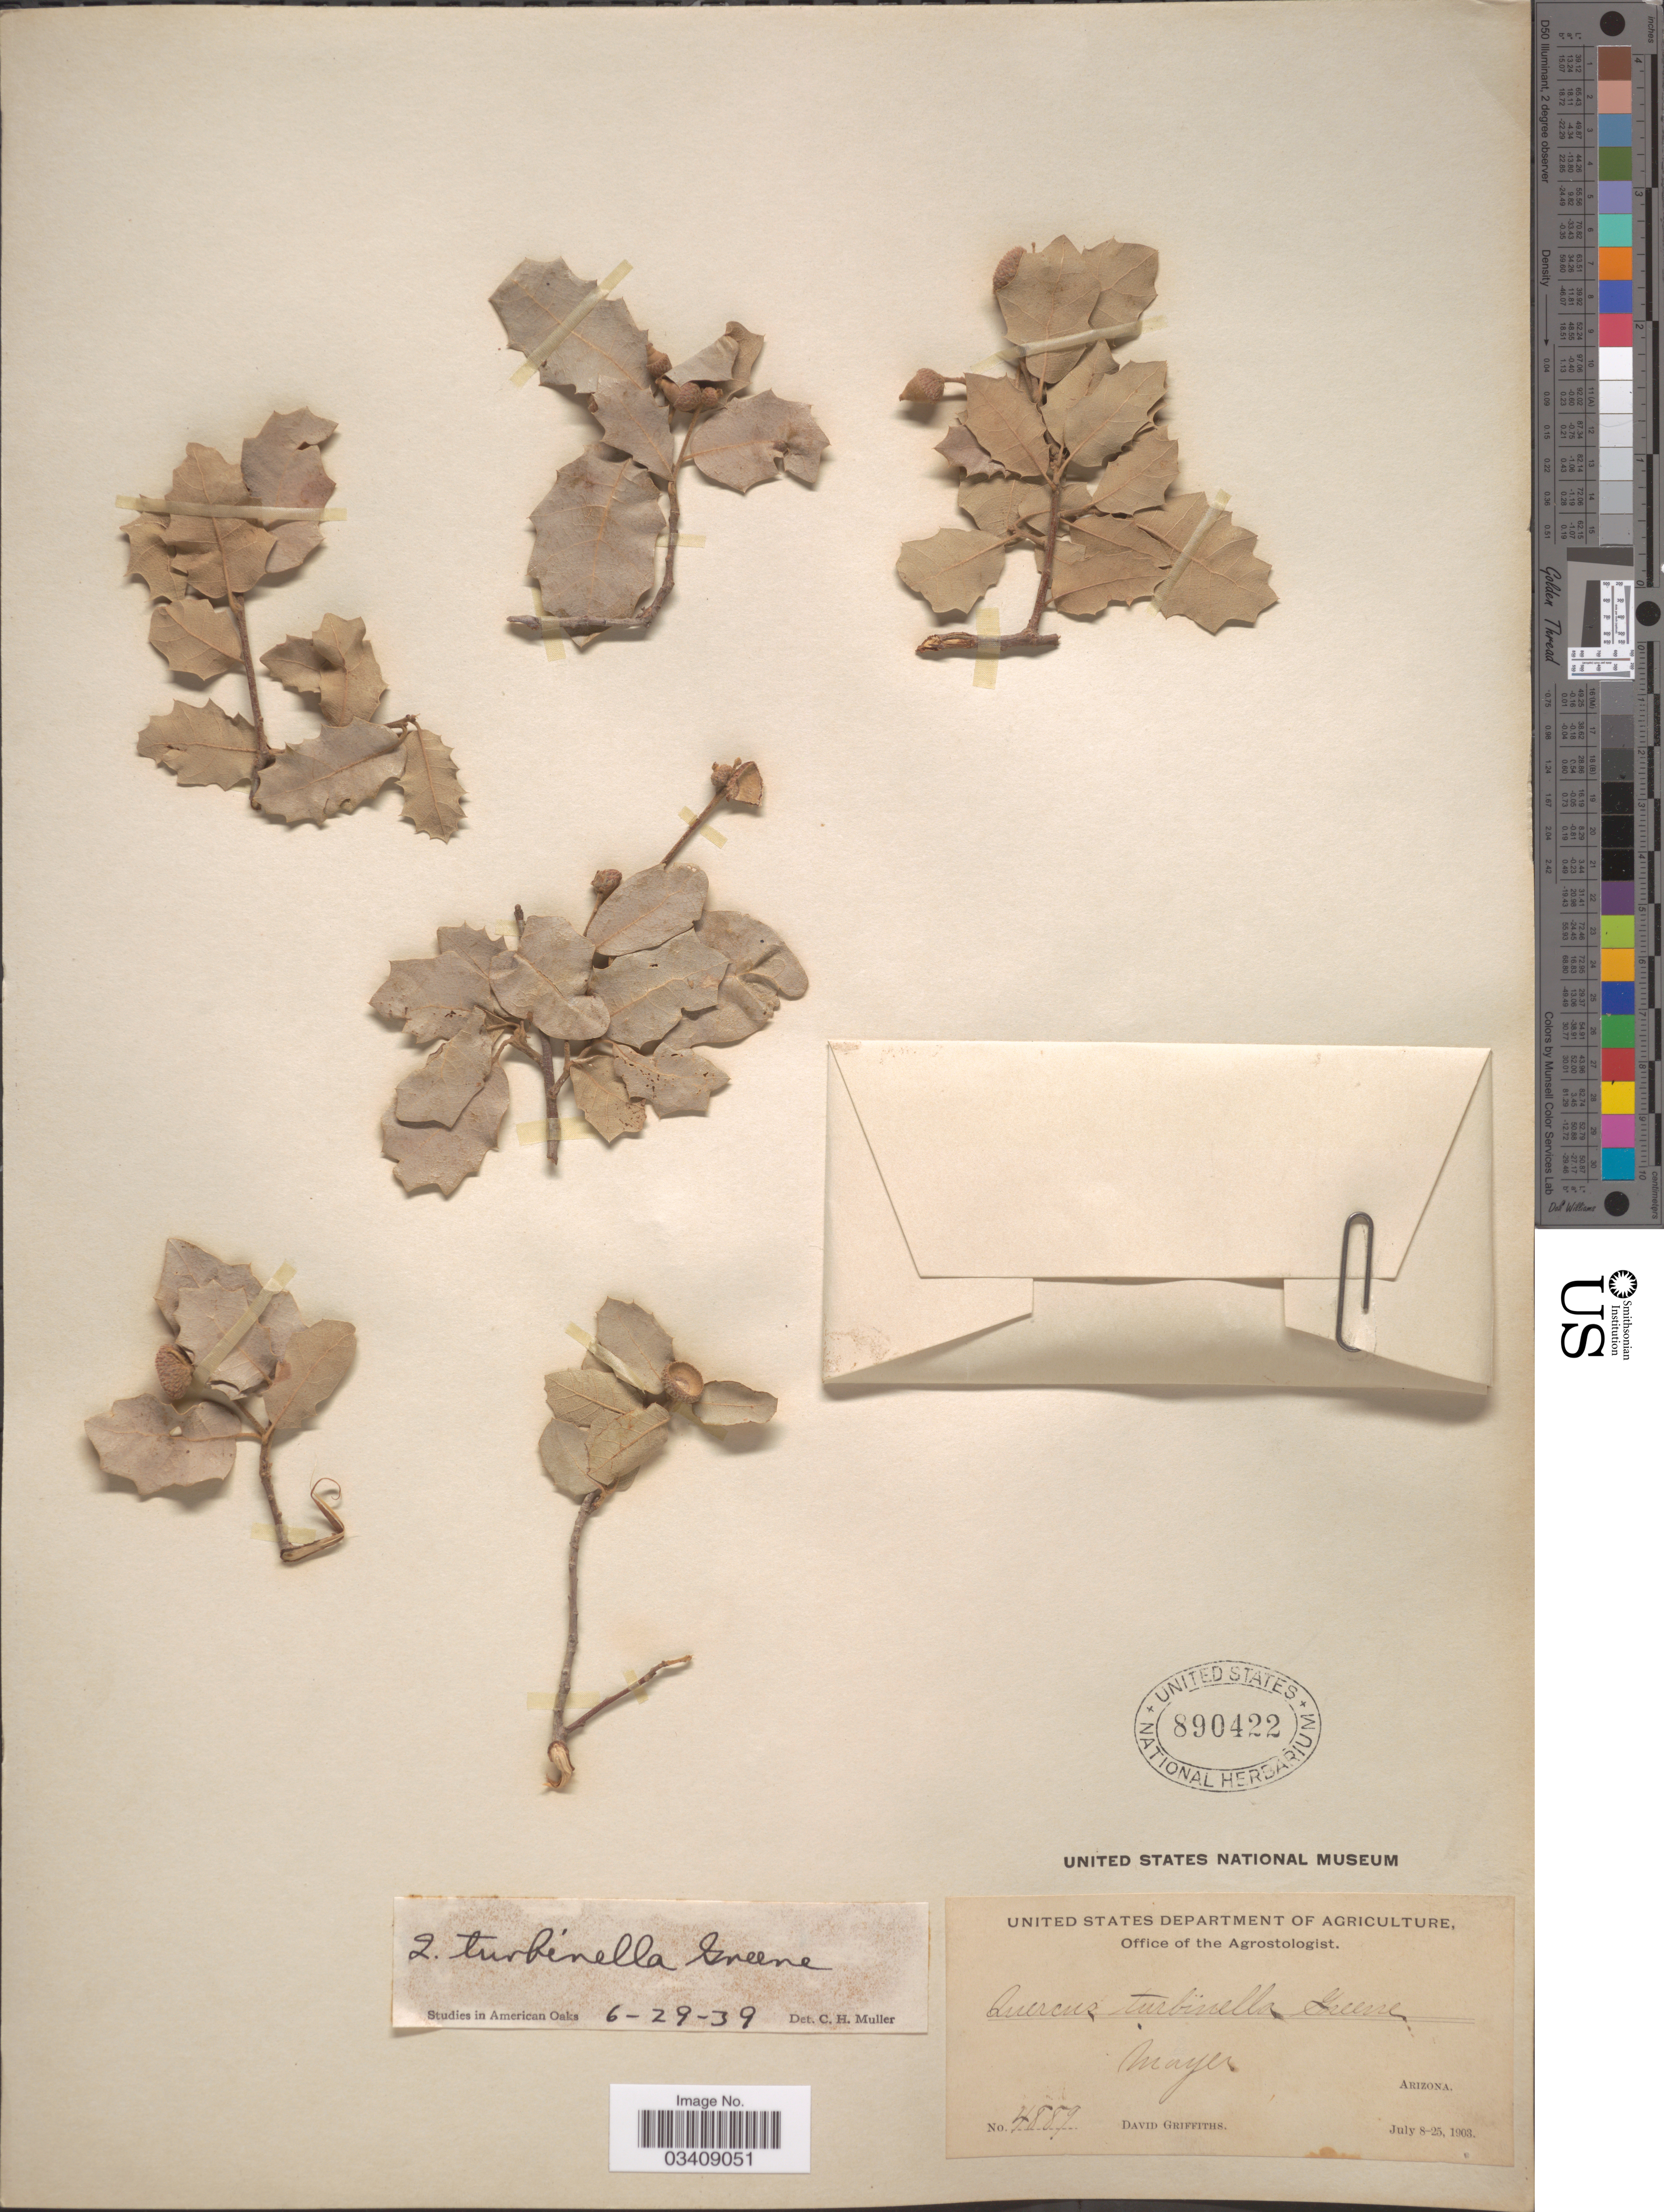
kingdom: Plantae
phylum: Tracheophyta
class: Magnoliopsida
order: Fagales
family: Fagaceae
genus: Quercus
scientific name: Quercus turbinella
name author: Greene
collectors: D. Griffiths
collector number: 4889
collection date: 1903-07-08/1903-07-25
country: United States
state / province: Arizona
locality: Mayer.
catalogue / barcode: US 890422